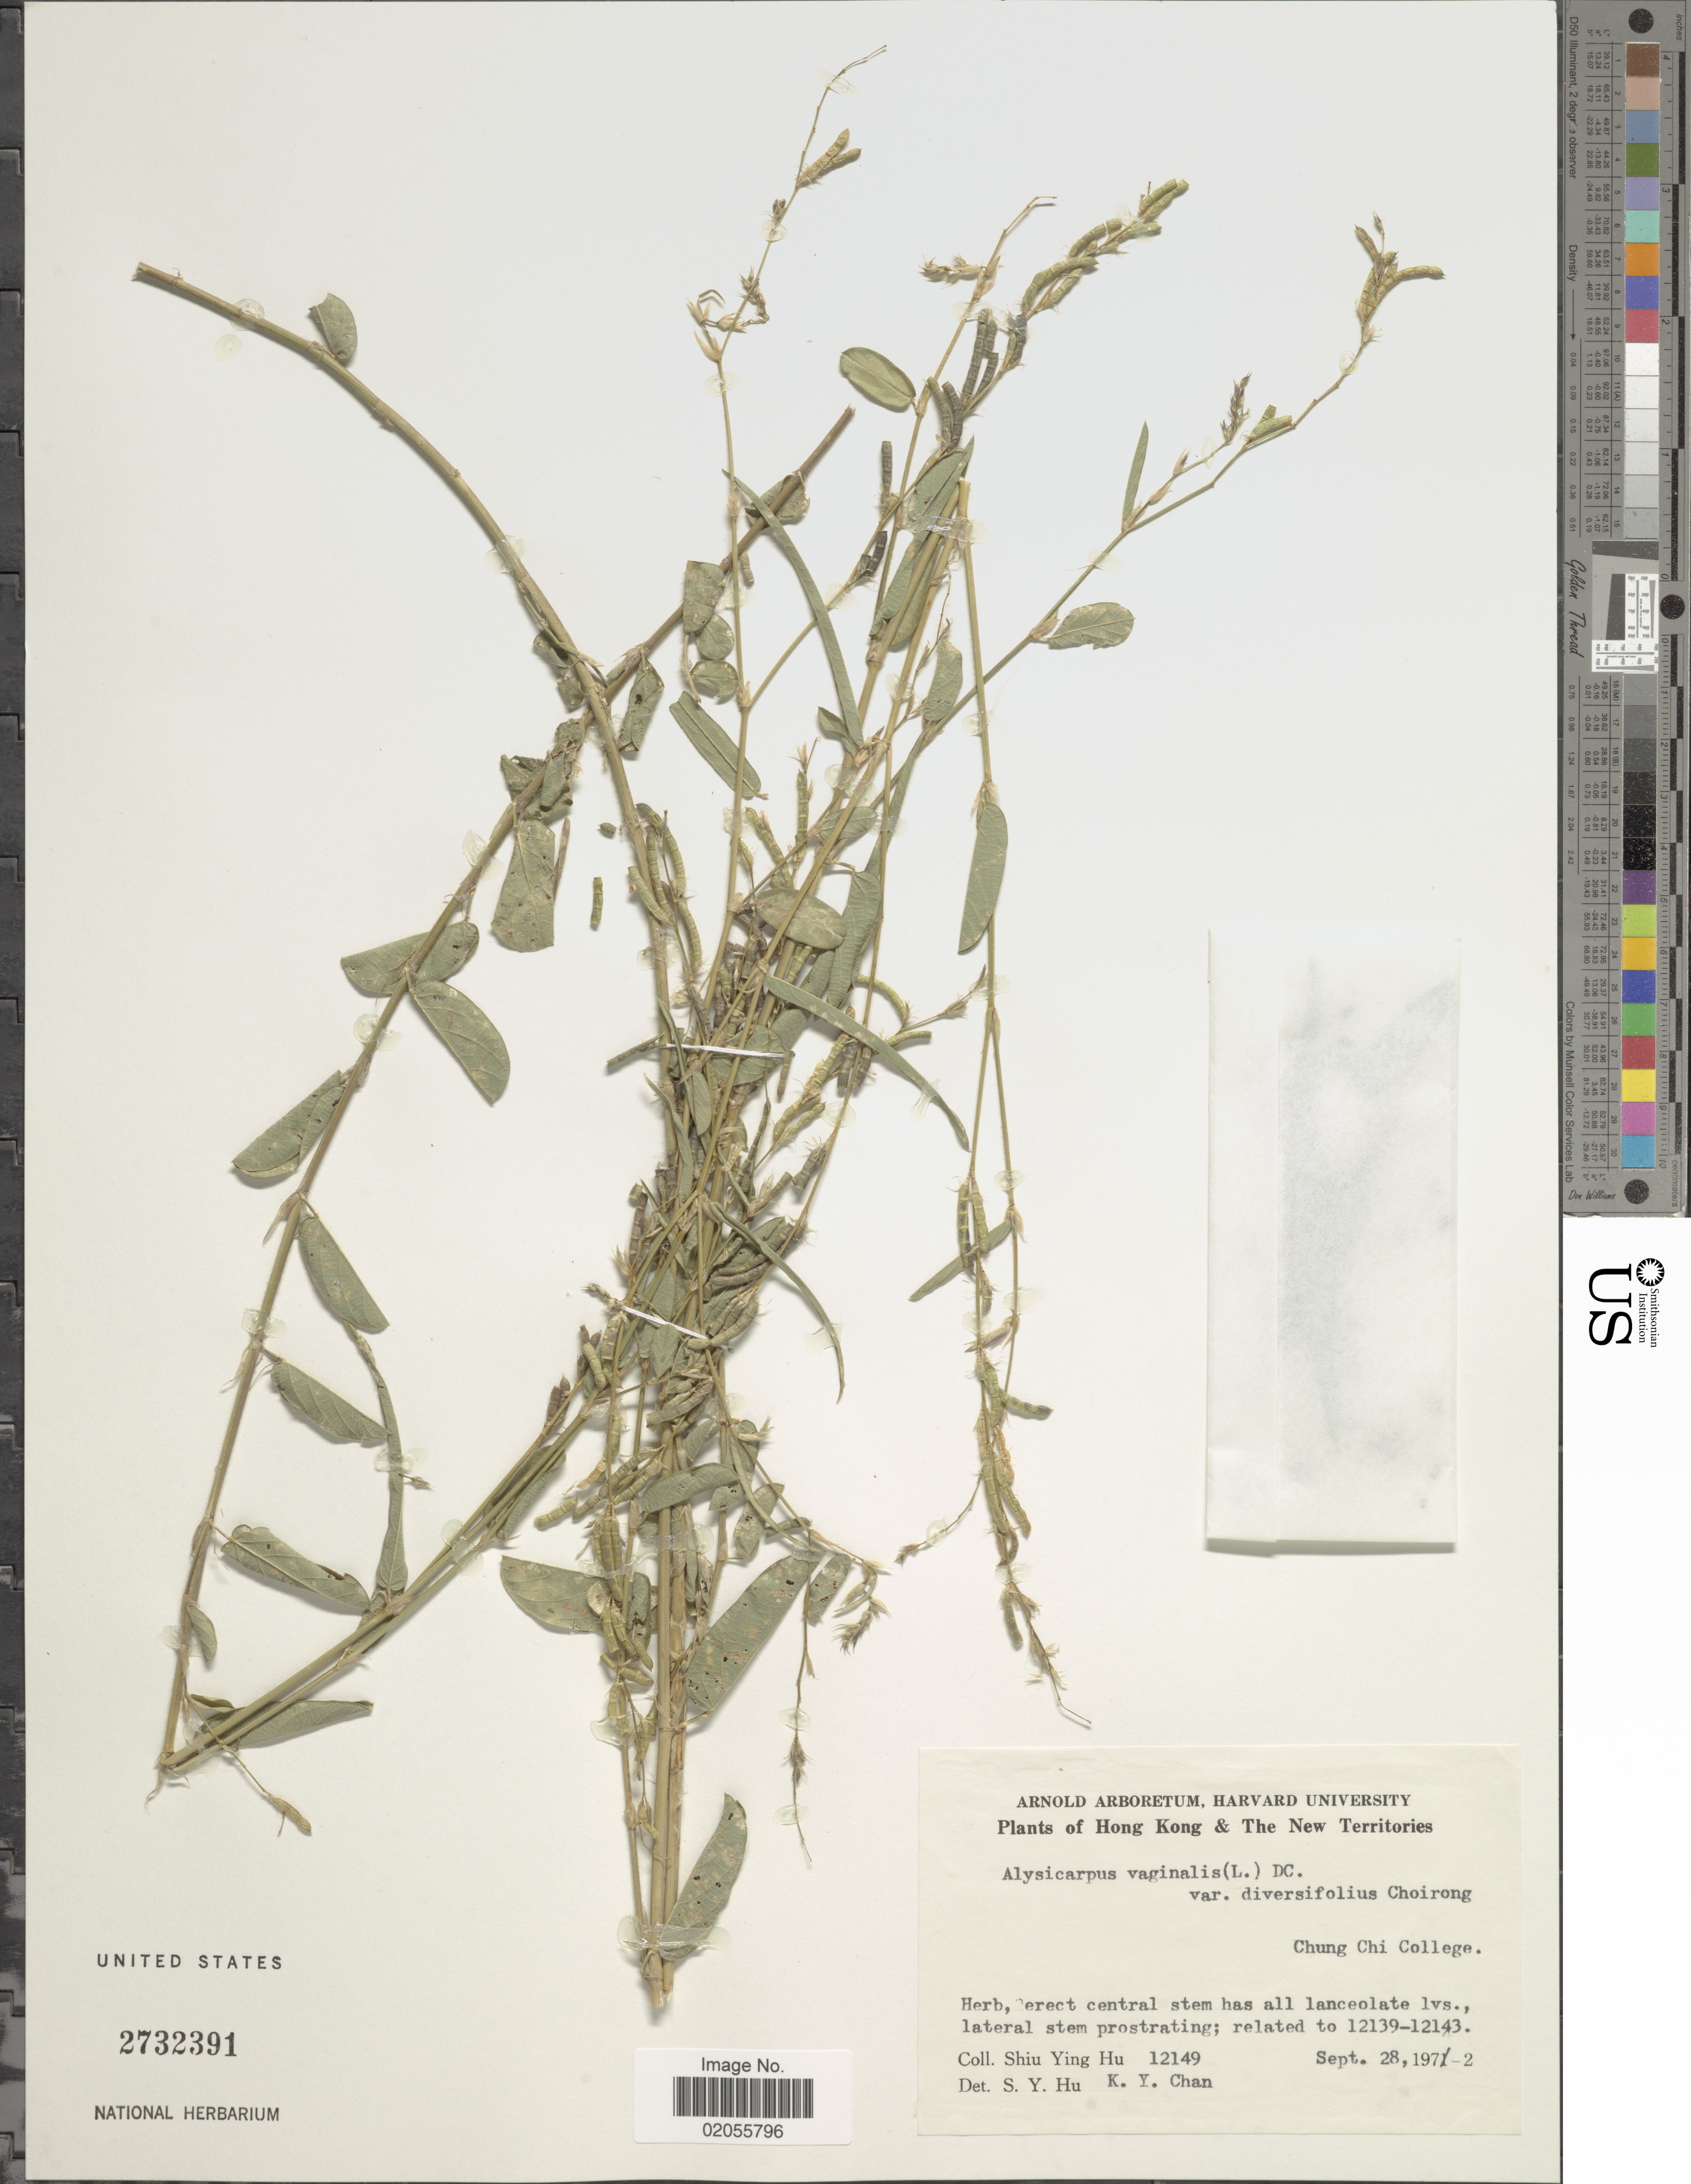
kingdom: Plantae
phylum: Tracheophyta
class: Magnoliopsida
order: Fabales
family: Fabaceae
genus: Alysicarpus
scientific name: Alysicarpus vaginalis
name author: (L.) DC.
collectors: S. Y. Hu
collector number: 12149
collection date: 1972-09-28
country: China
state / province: Hong Kong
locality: The New Territories, Chung Chi College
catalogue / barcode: US 2732391